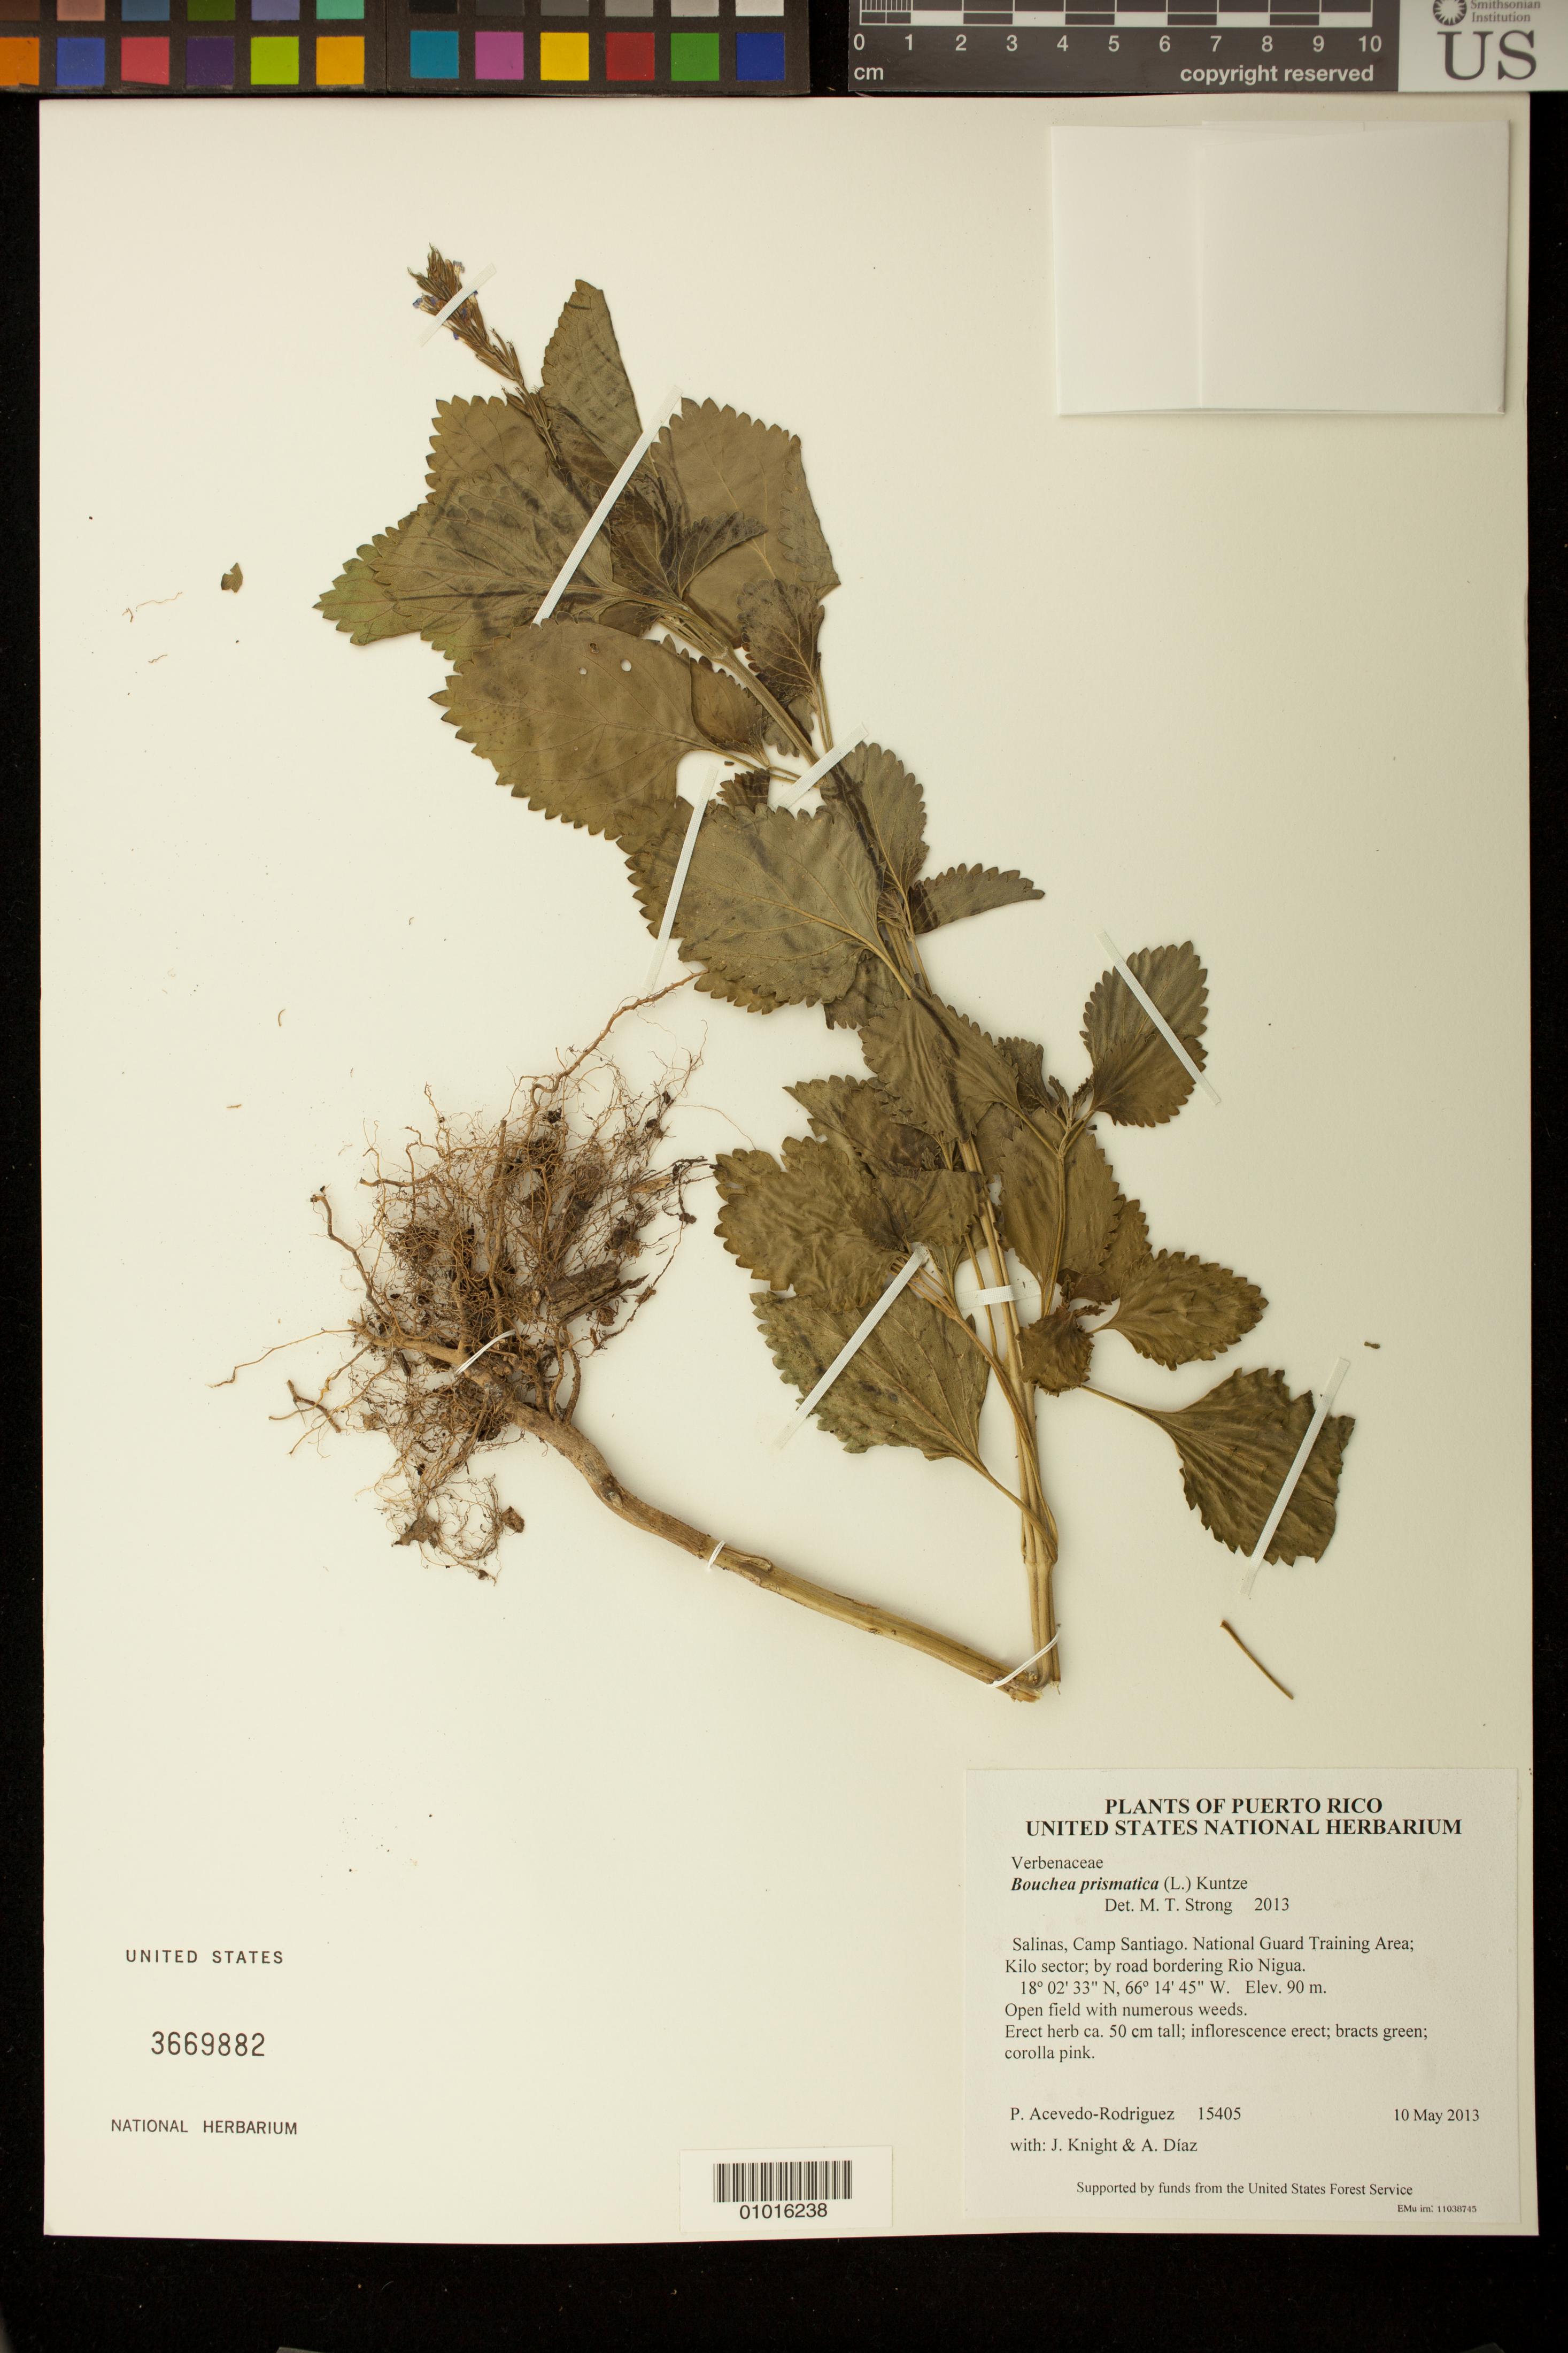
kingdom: Plantae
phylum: Tracheophyta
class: Magnoliopsida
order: Lamiales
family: Verbenaceae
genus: Bouchea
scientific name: Bouchea prismatica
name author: (L.) Kuntze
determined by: Strong, M. T., (US), Smithsonian Institution - National Museum of Natural History (UNITED STATES)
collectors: P. Acevedo-Rodr., J. Knight & A. Díaz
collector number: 15405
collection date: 2013-05-10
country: Puerto Rico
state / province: Salinas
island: Puerto Rico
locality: Camp Santiago. National Guard Training Area; Kilo sector; by road bordering Rio Nigua.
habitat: Open field with numerous weeds.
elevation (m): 90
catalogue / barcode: US 3669882